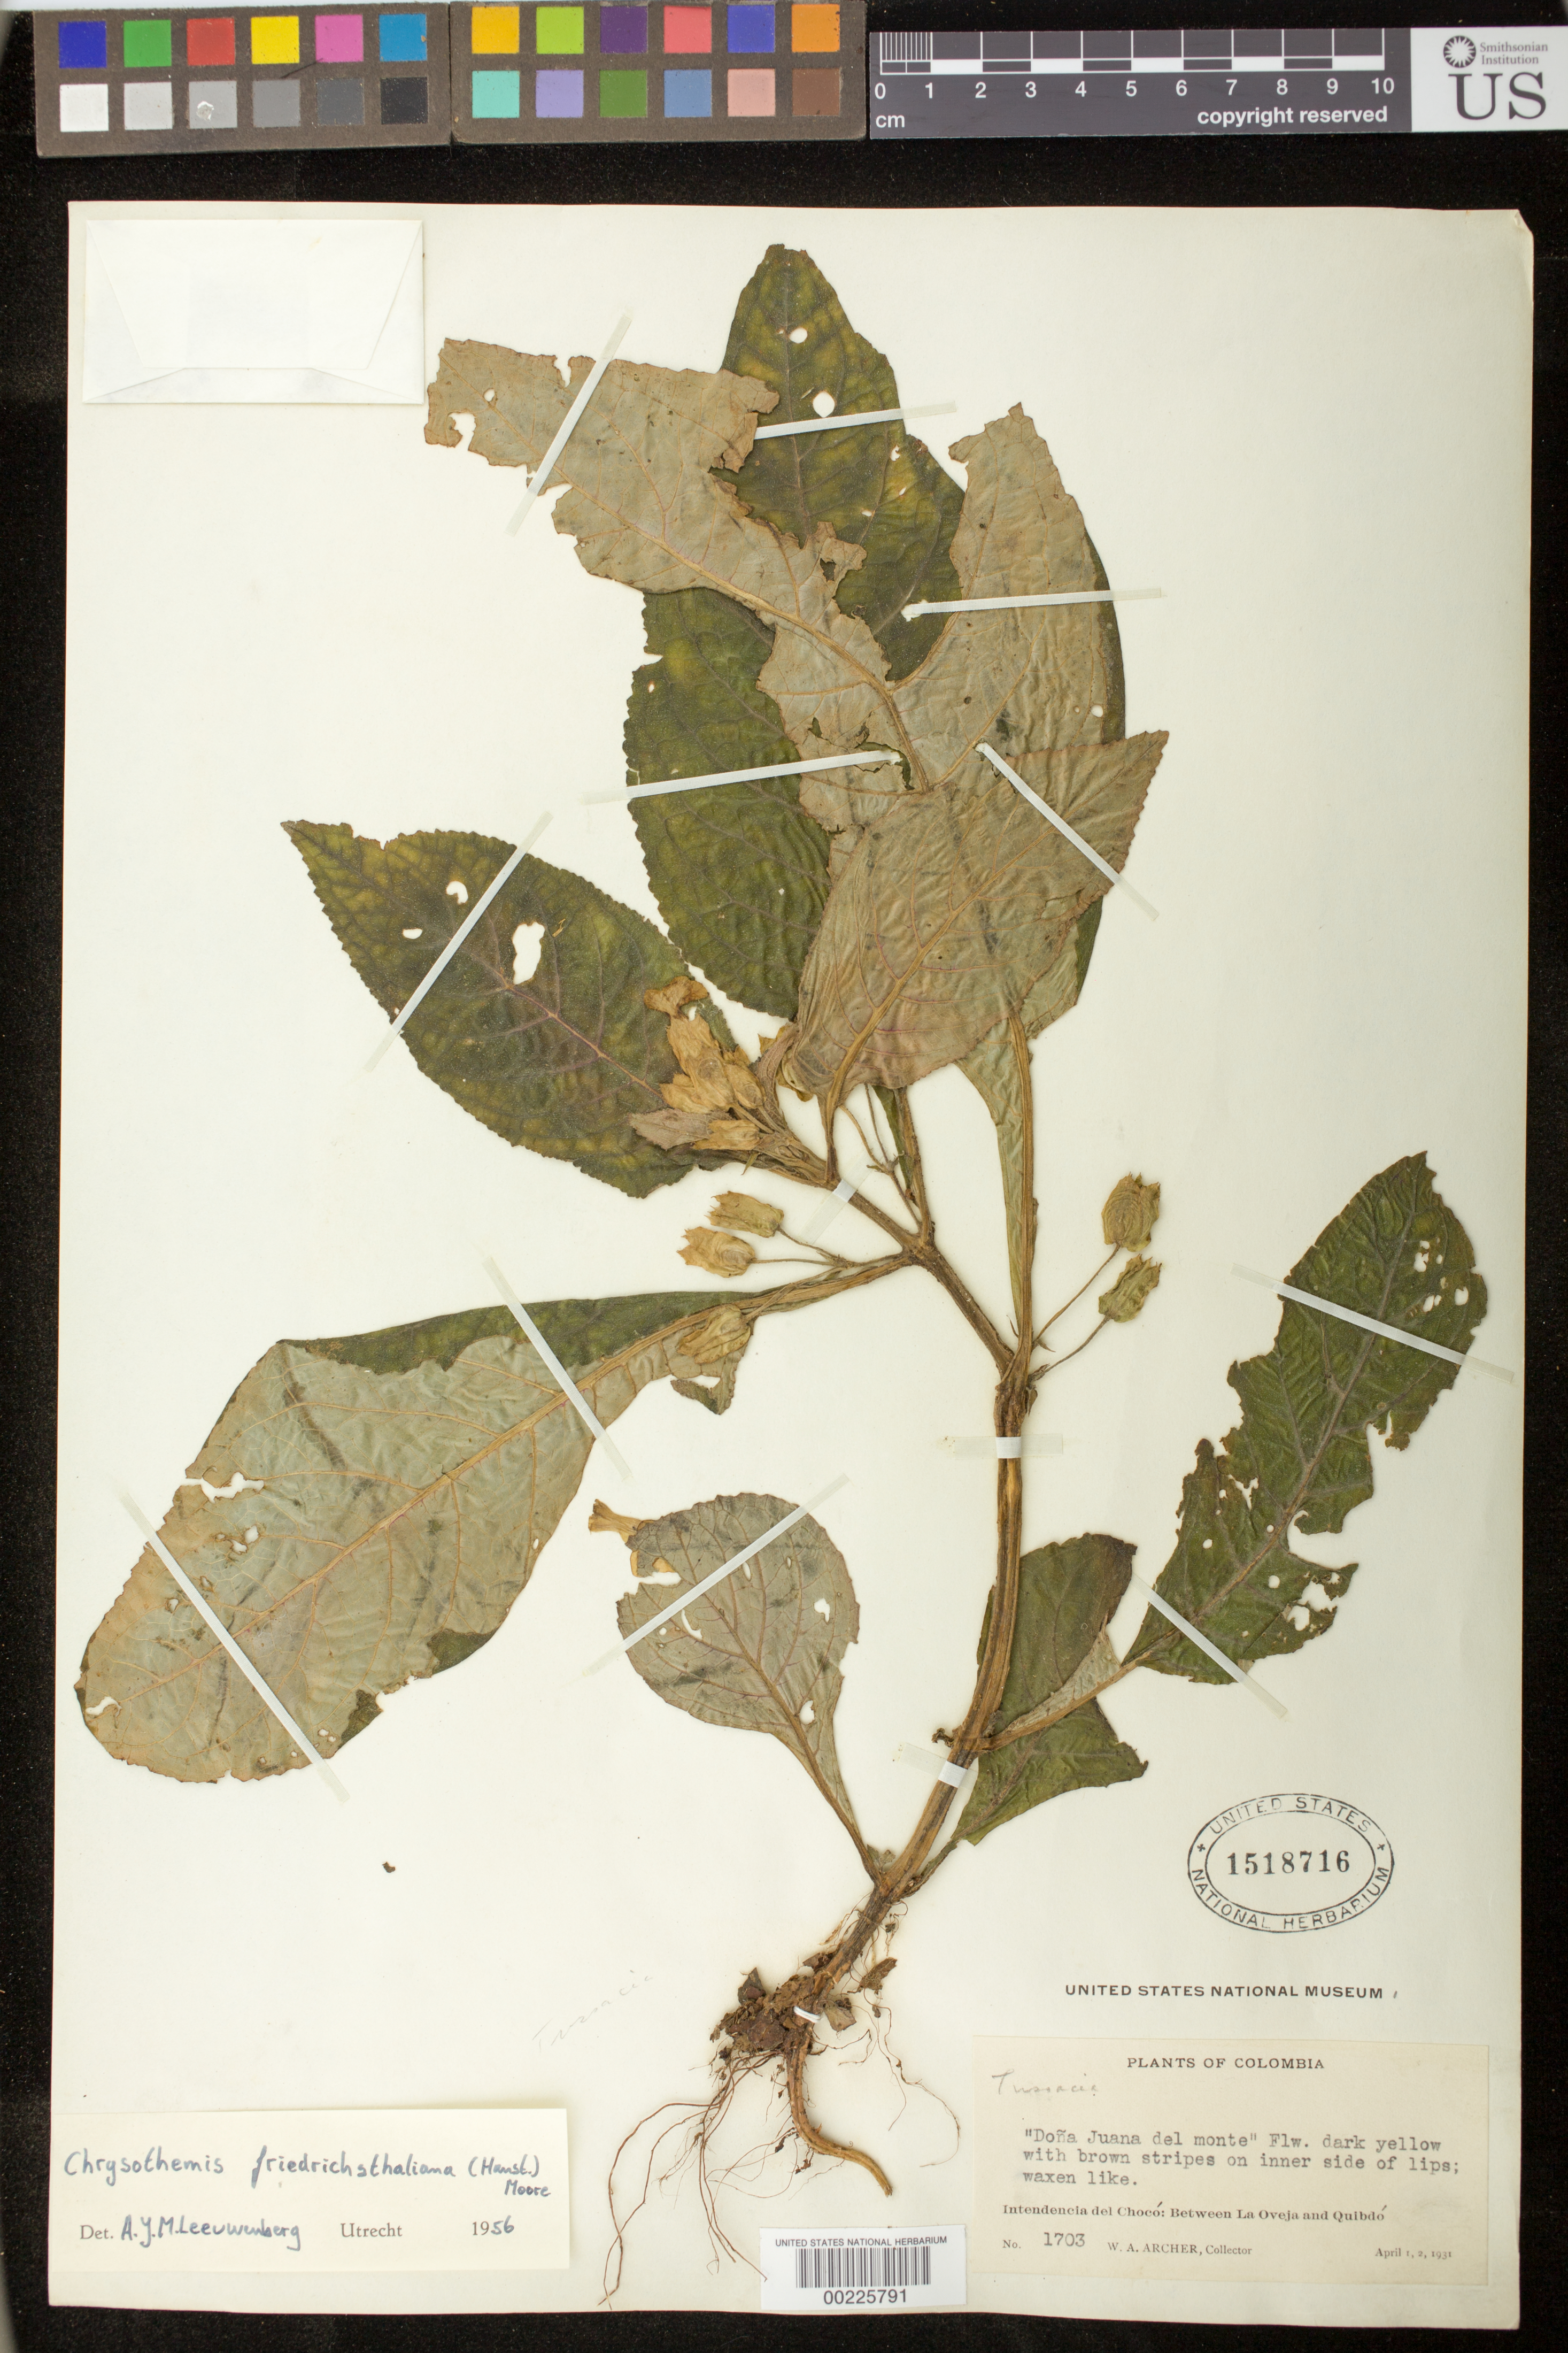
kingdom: Plantae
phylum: Tracheophyta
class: Magnoliopsida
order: Lamiales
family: Gesneriaceae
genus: Chrysothemis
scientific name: Chrysothemis friedrichsthaliana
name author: (Hanst.) H.E. Moore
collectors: A. W. Archer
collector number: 1703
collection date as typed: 1-2 Apr 1931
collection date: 1931-04-01/1931-04-02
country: Colombia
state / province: Chocó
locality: Between La Oveja and Quibdo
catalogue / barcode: US 1518716